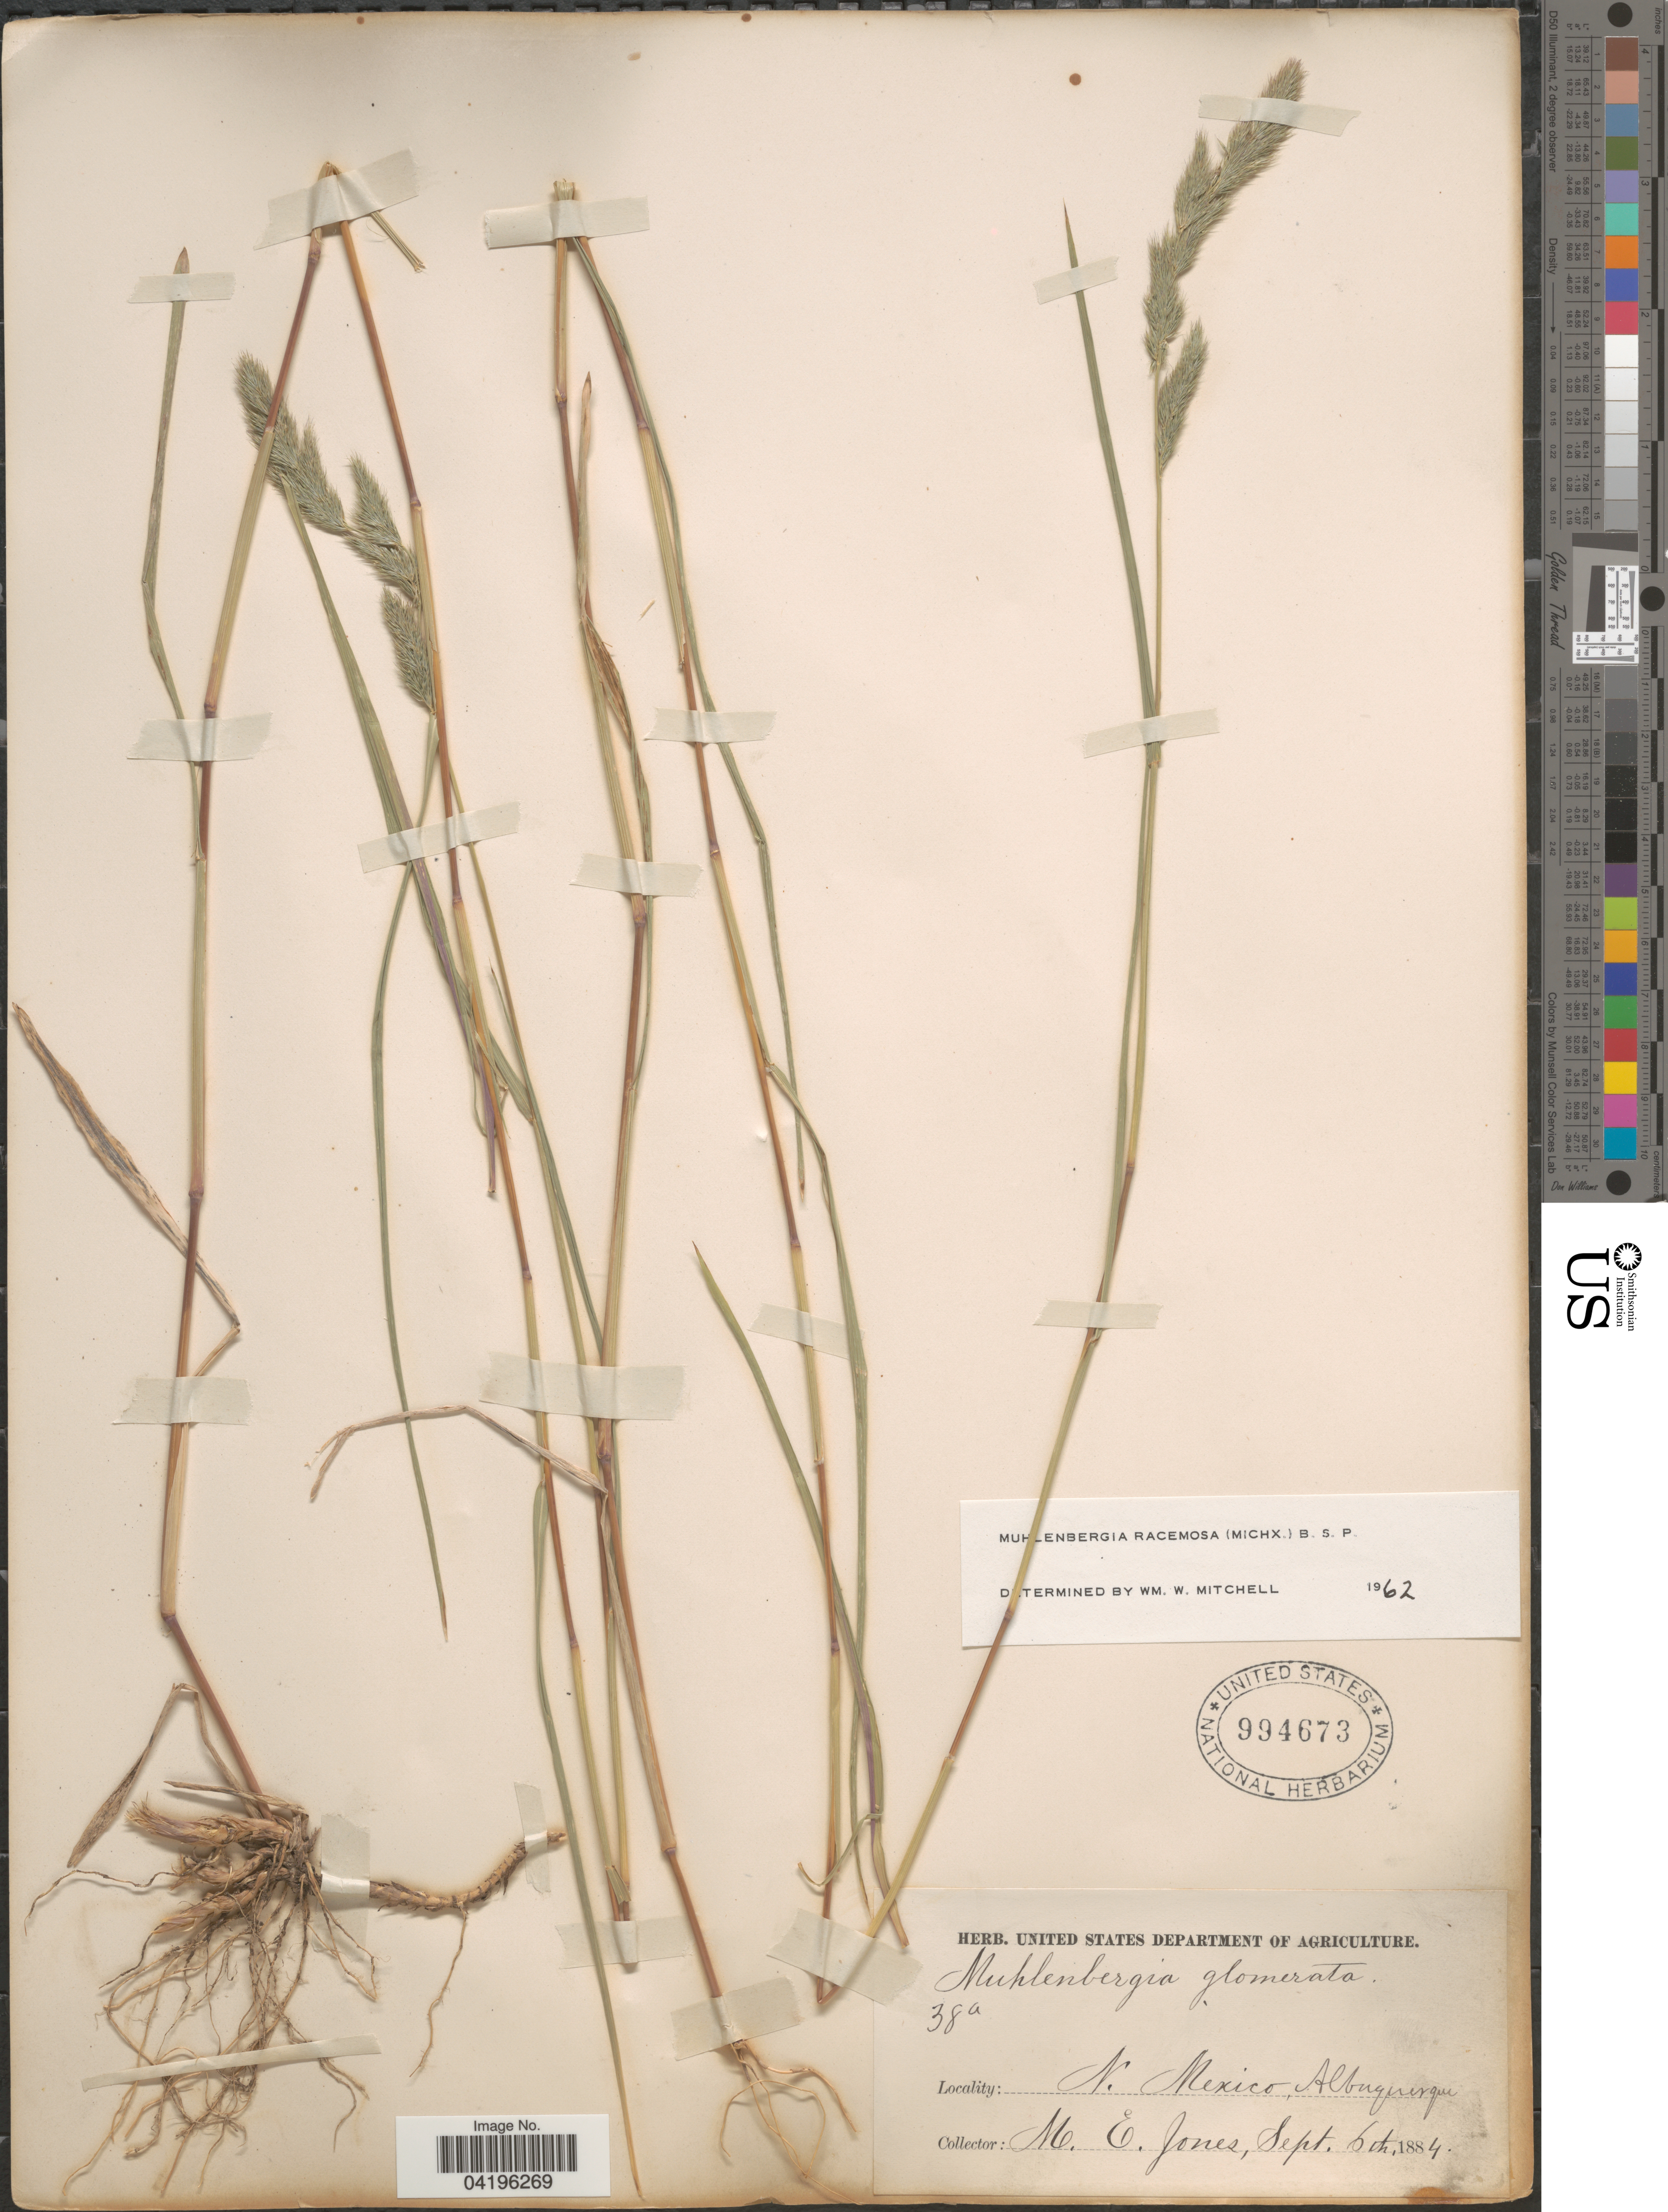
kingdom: Plantae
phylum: Tracheophyta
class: Liliopsida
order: Poales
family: Poaceae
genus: Muhlenbergia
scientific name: Muhlenbergia racemosa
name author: (Michx.) Britton et al.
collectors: M. E. Jones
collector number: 38a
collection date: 1884-09-06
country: United States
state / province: New Mexico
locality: Albuquerque.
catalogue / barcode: US 994673